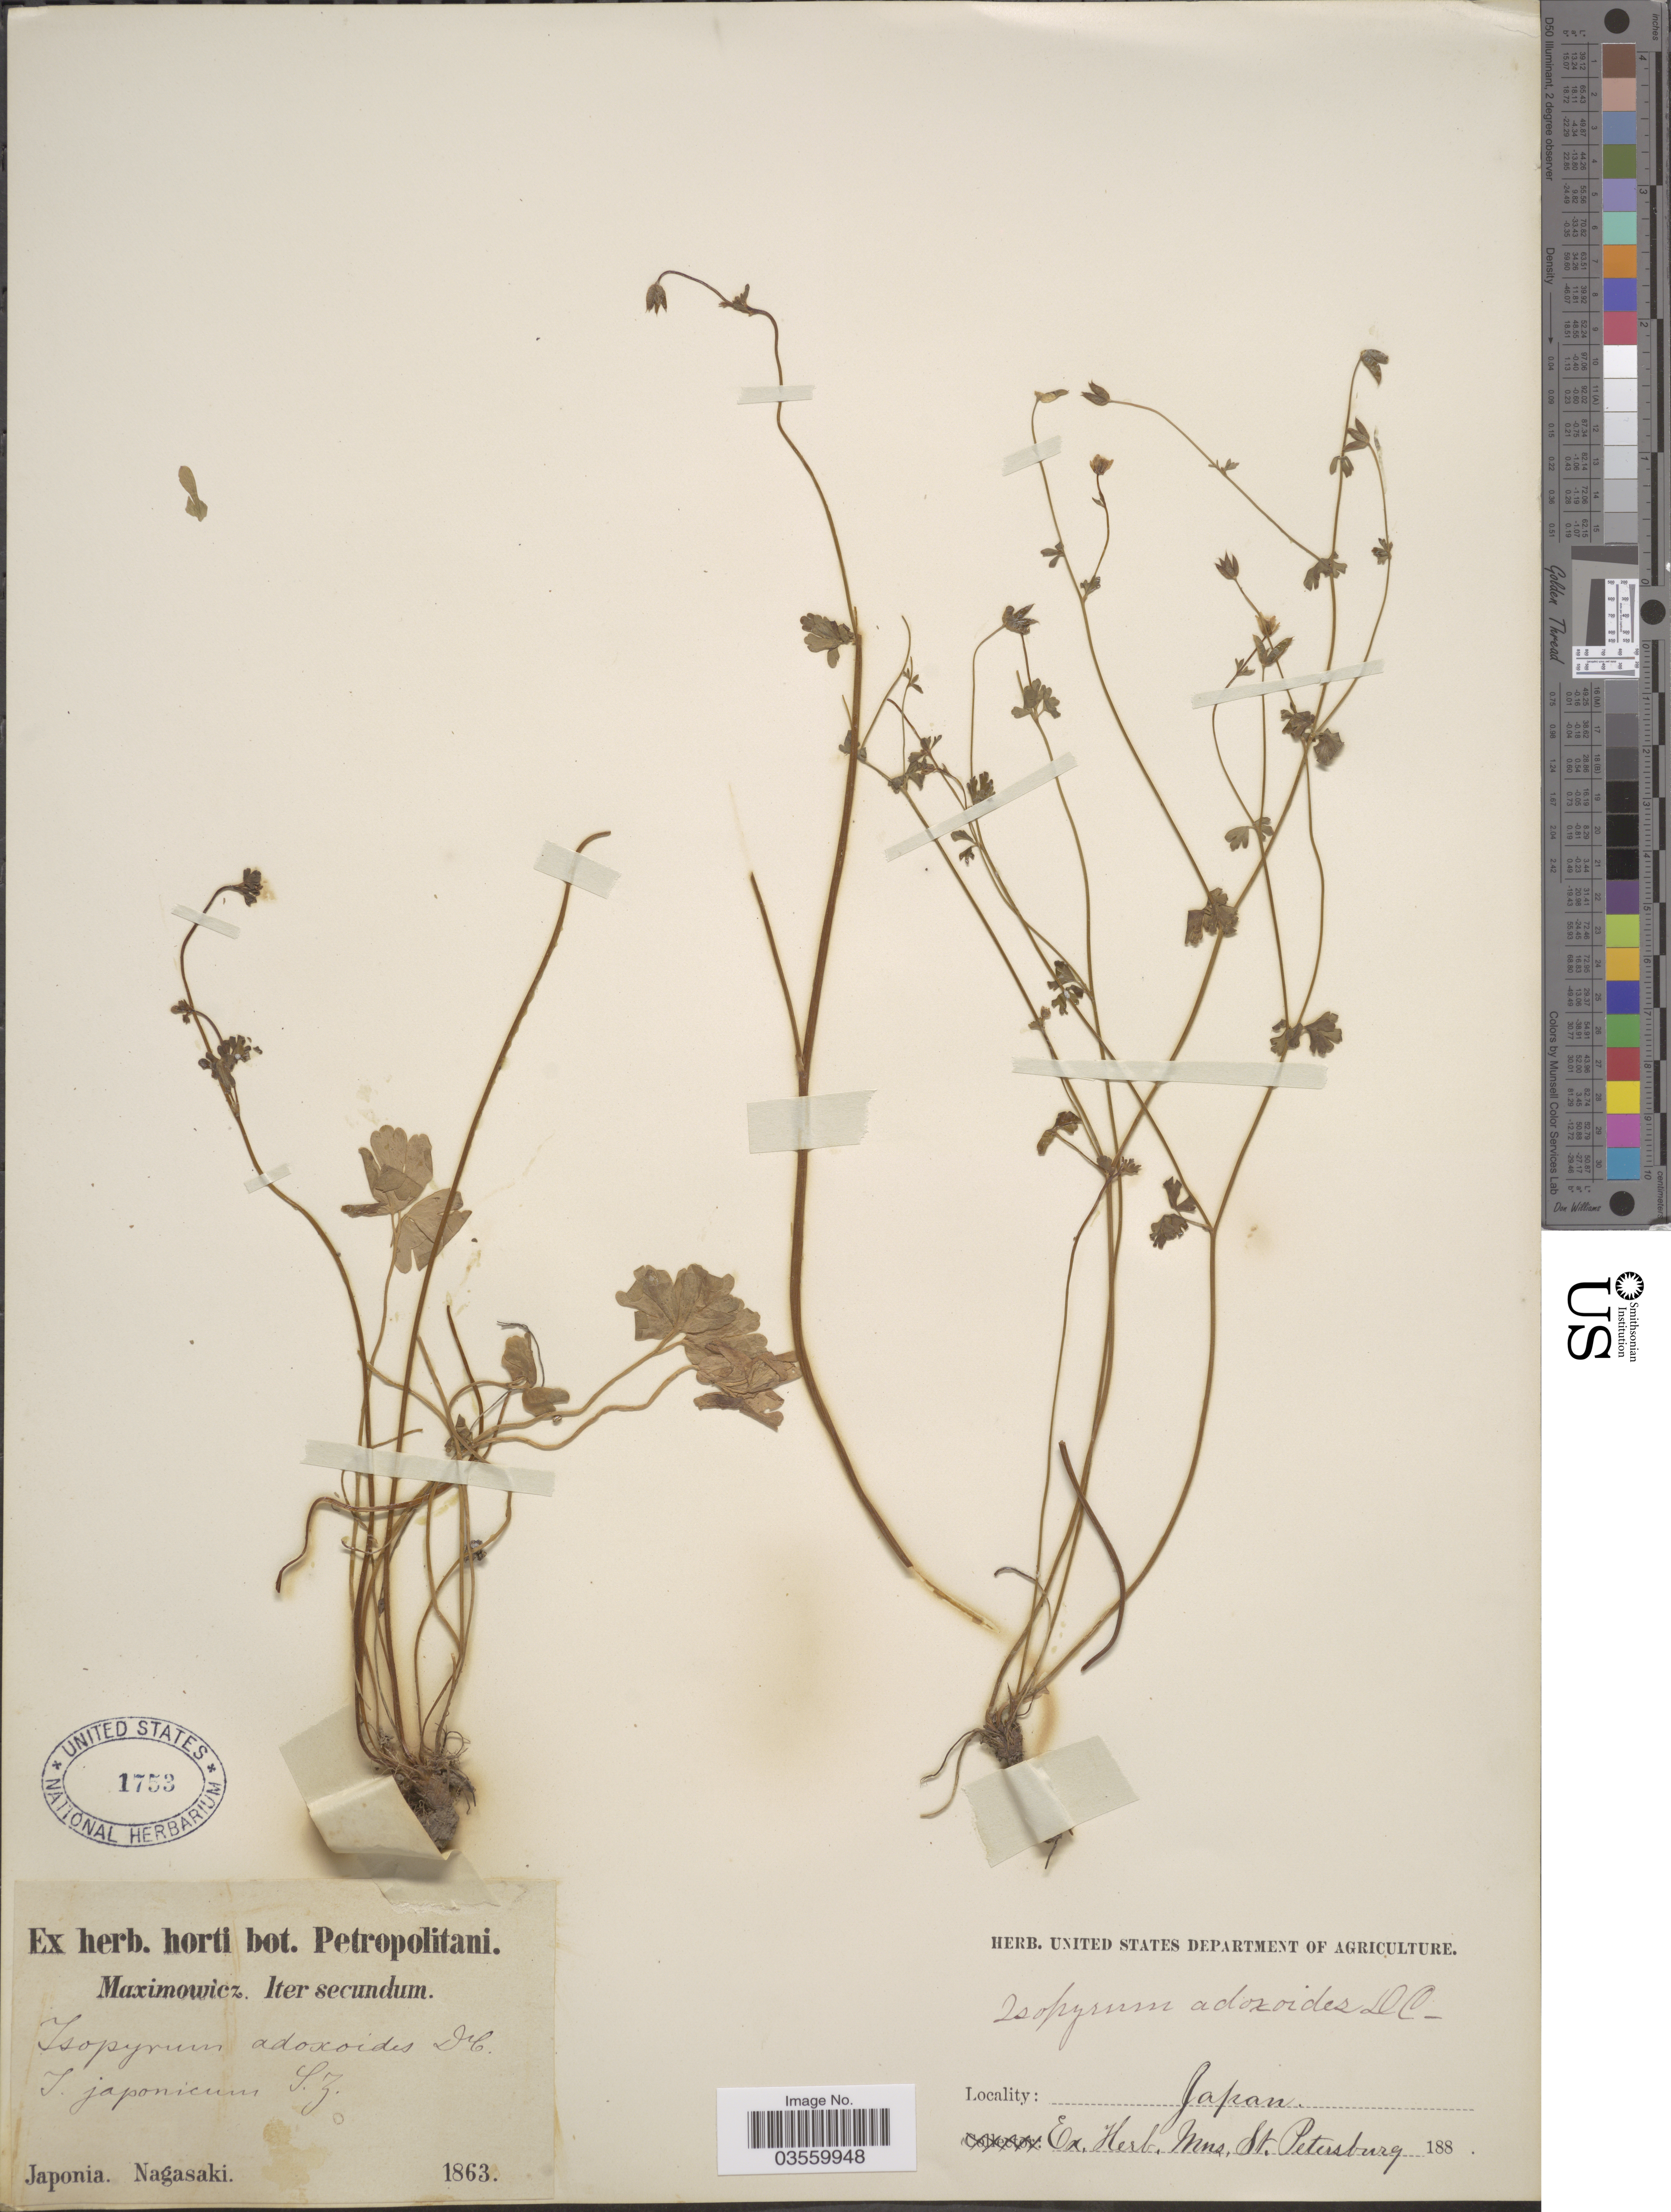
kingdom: Plantae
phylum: Tracheophyta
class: Magnoliopsida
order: Ranunculales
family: Ranunculaceae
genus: Semiaquilegia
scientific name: Semiaquilegia adoxoides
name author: (DC.) Makino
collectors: Maximowicz, --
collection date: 1863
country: Japan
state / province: Nagasaki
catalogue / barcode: US 1753